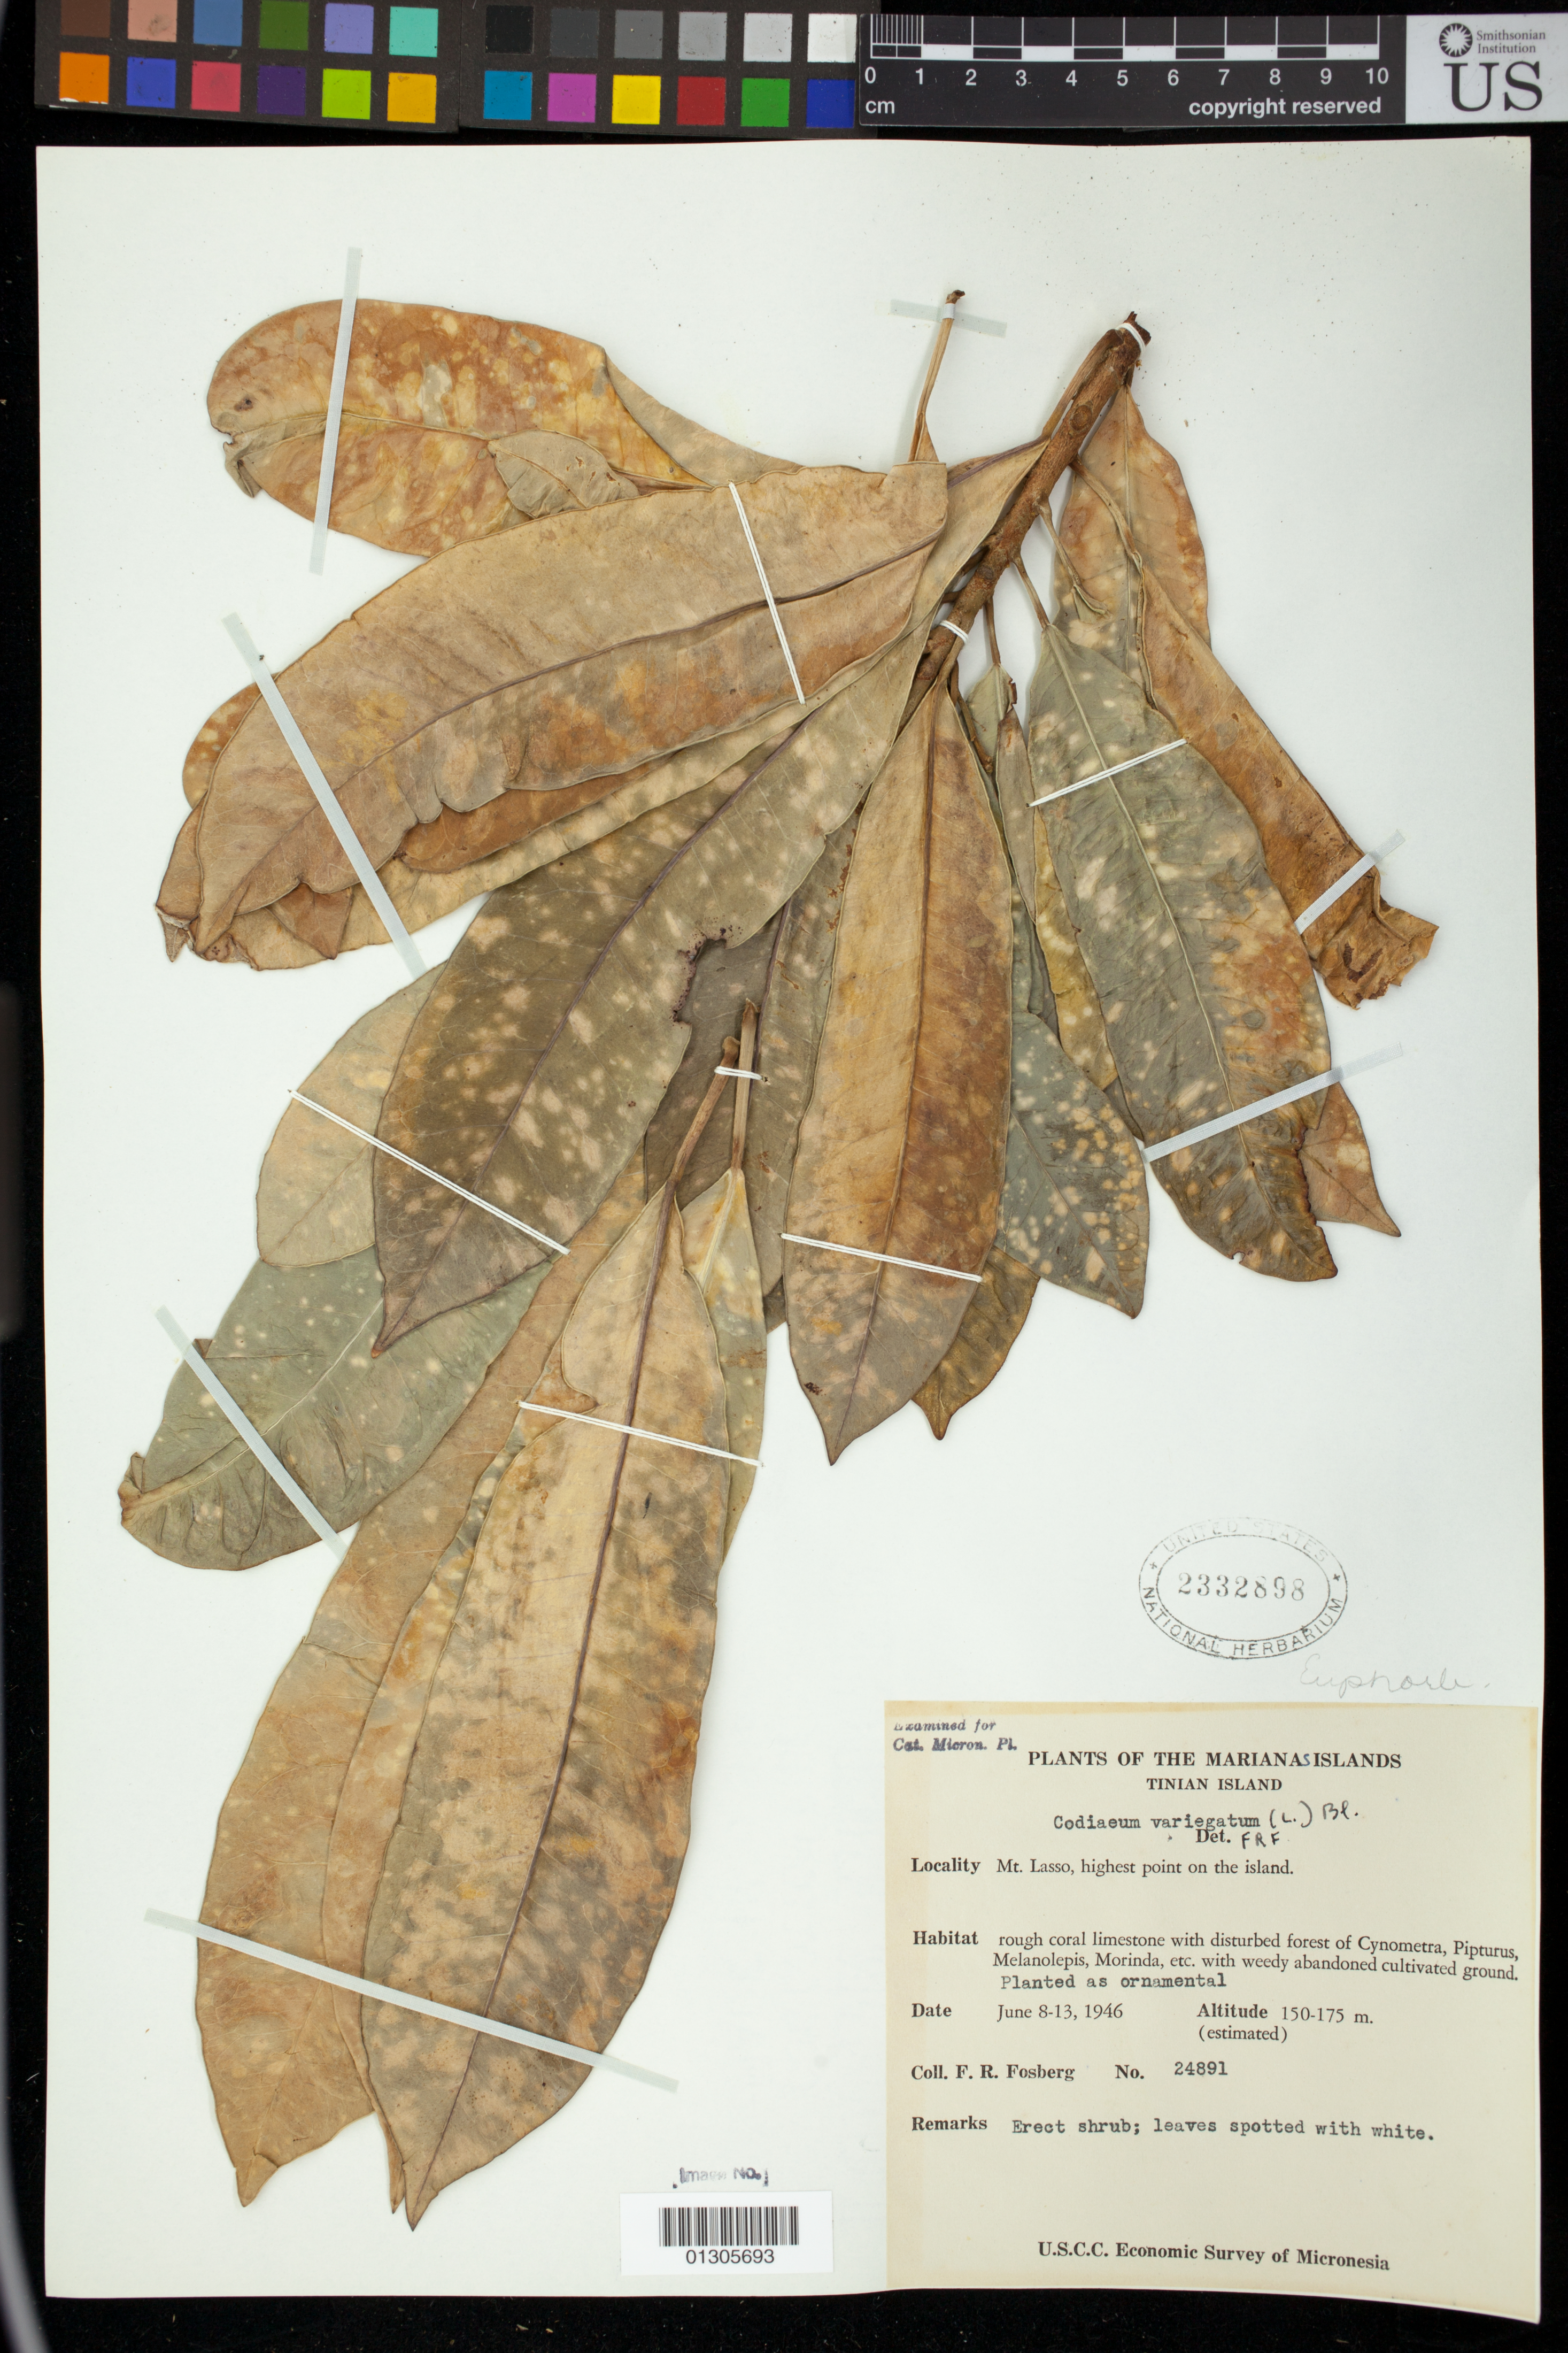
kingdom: Plantae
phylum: Tracheophyta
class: Magnoliopsida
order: Malpighiales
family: Euphorbiaceae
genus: Codiaeum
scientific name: Codiaeum variegatum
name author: (L.) Rumph. ex A. Juss.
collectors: F. R. Fosberg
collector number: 24891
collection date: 1946-06-08/1946-06-13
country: Northern Mariana Islands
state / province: Tinian Island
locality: Mt. Lasso, highest point on the island.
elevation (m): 150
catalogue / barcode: US 2332898